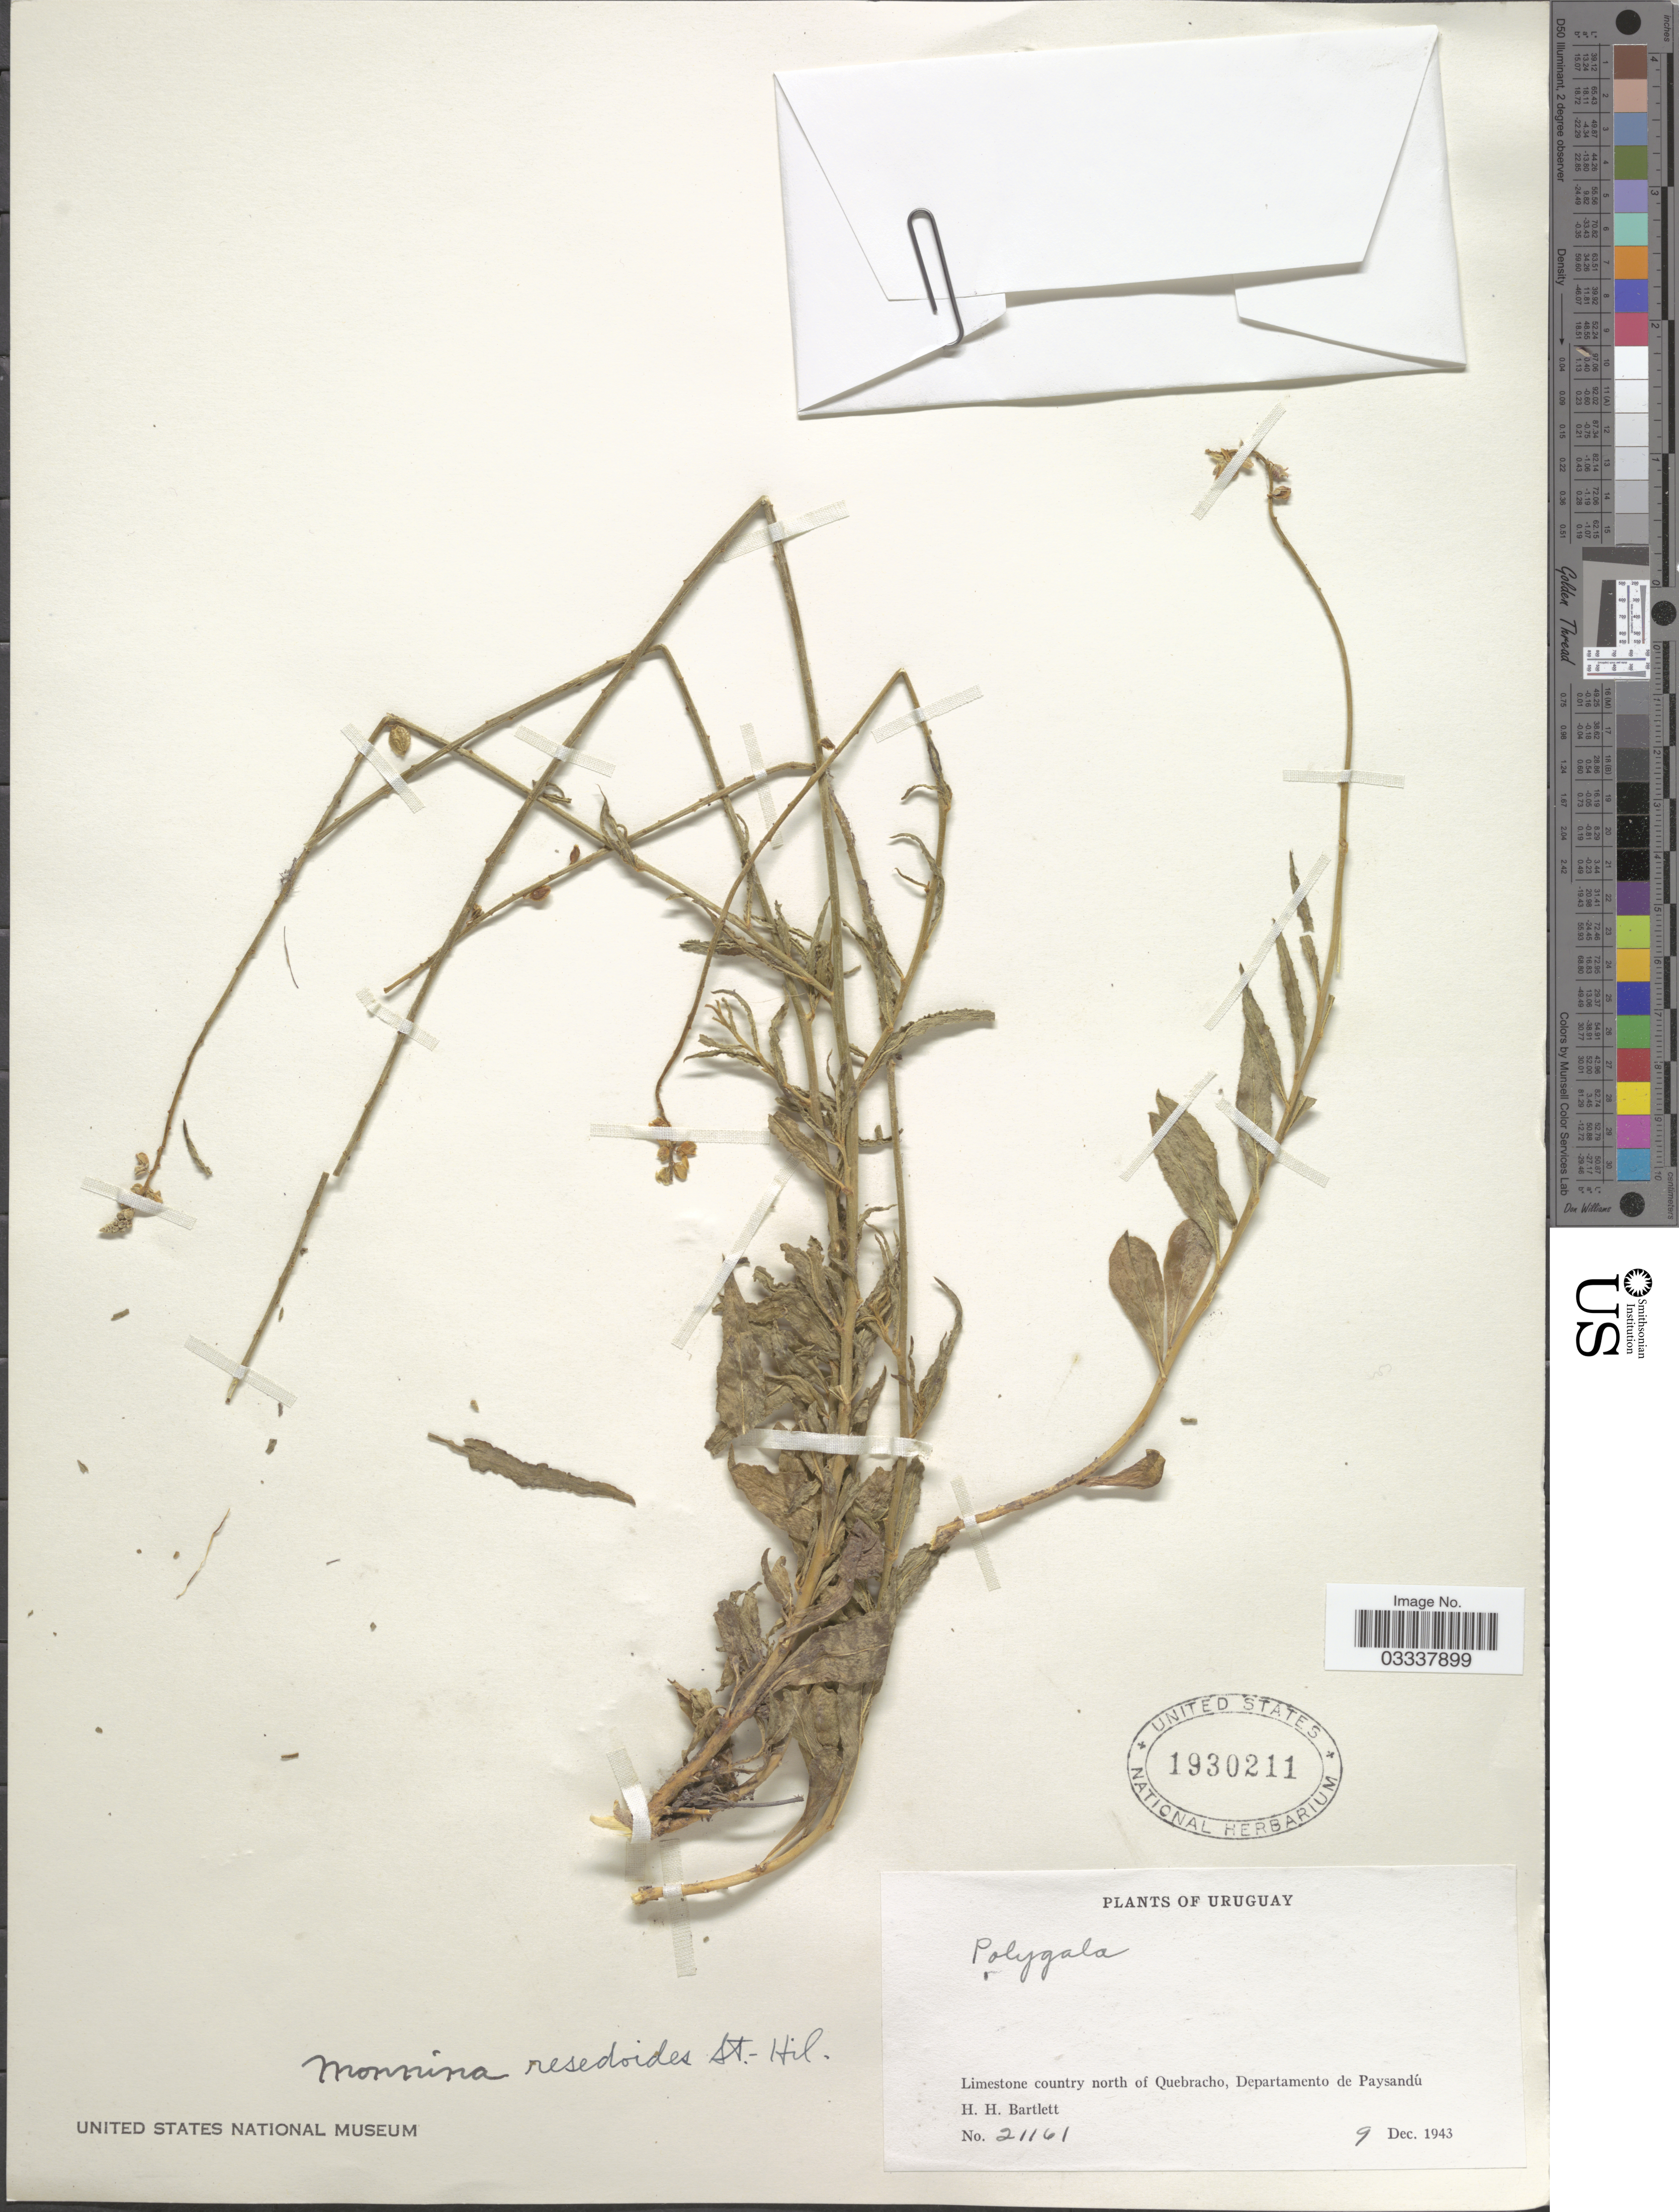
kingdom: Plantae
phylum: Tracheophyta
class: Magnoliopsida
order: Fabales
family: Polygalaceae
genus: Monnina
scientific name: Monnina resedoides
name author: A. St.-Hil.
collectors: H. H. Bartlett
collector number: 21161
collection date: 1943-12-09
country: Uruguay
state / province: Paysandu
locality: Limestone country north of Quebracho, Departamento de Paysandú.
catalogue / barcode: US 1930211